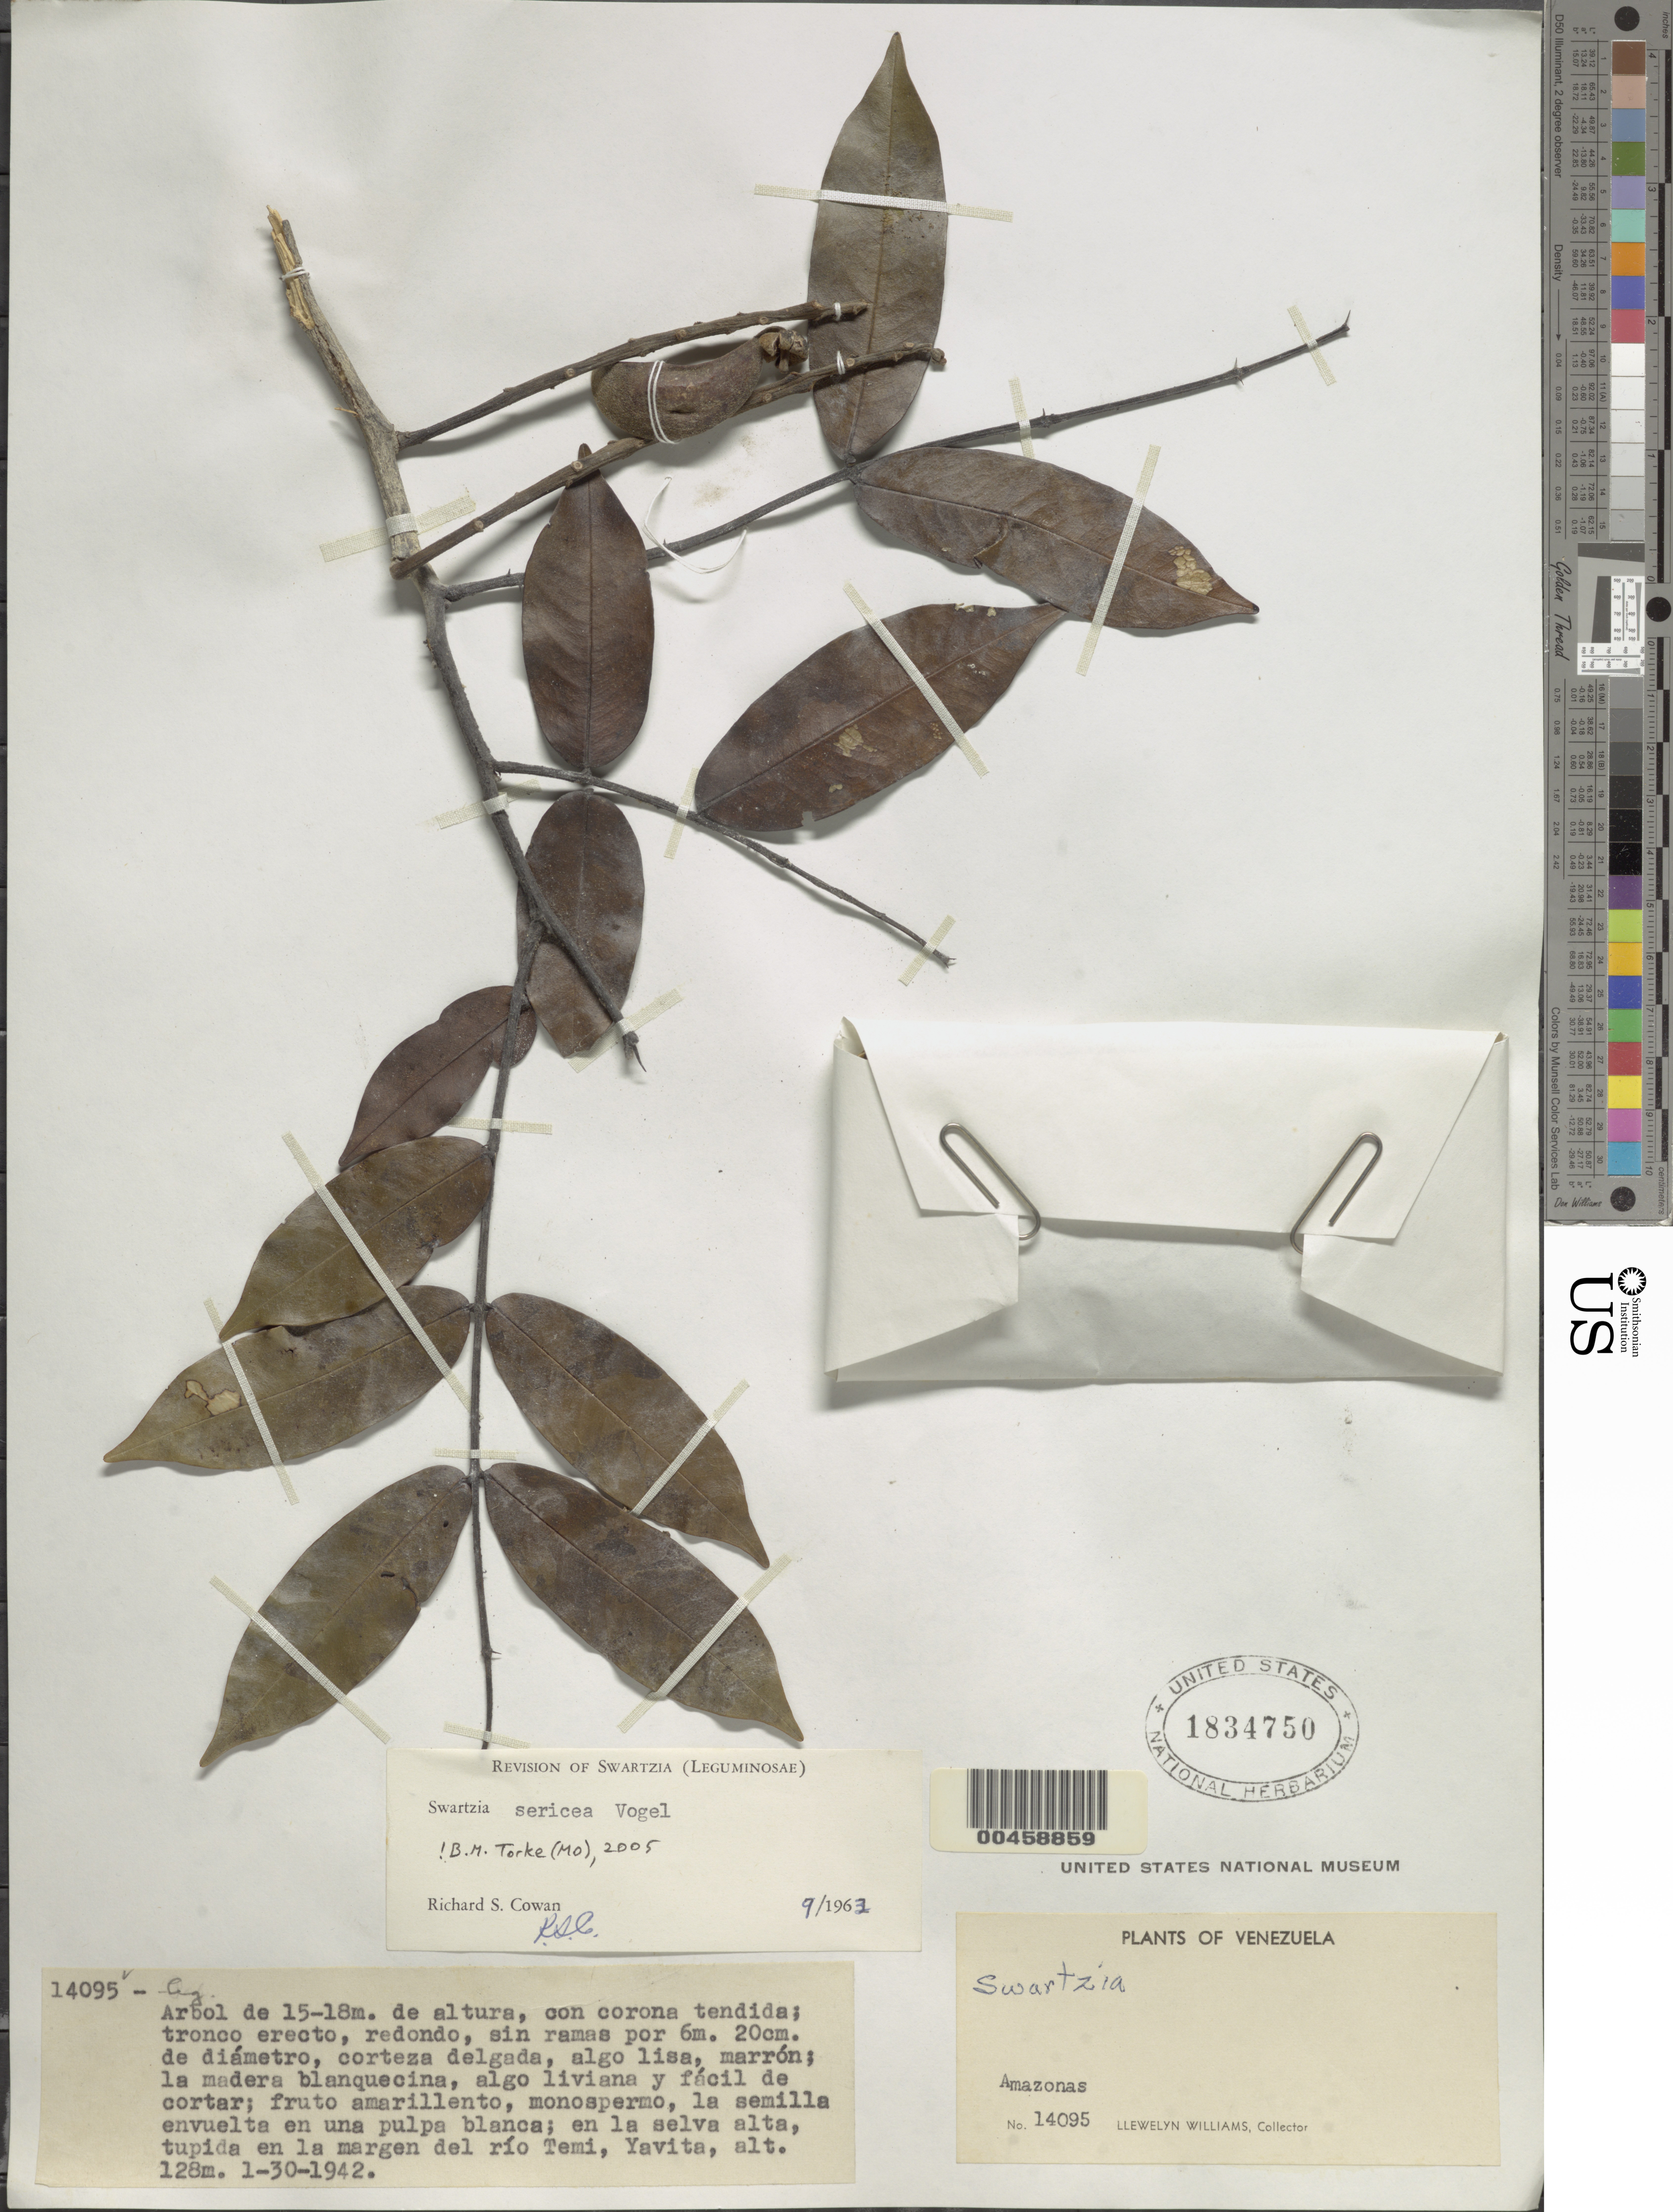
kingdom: Plantae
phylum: Tracheophyta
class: Magnoliopsida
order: Fabales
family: Fabaceae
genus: Swartzia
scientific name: Swartzia sericea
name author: Vogel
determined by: Cowan, R. S.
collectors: Ll. Williams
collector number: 14095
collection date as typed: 30 Jan 1942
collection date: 1942-01-30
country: Venezuela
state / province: Amazonas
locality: Rio temi; yavita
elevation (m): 128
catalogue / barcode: US 1834750